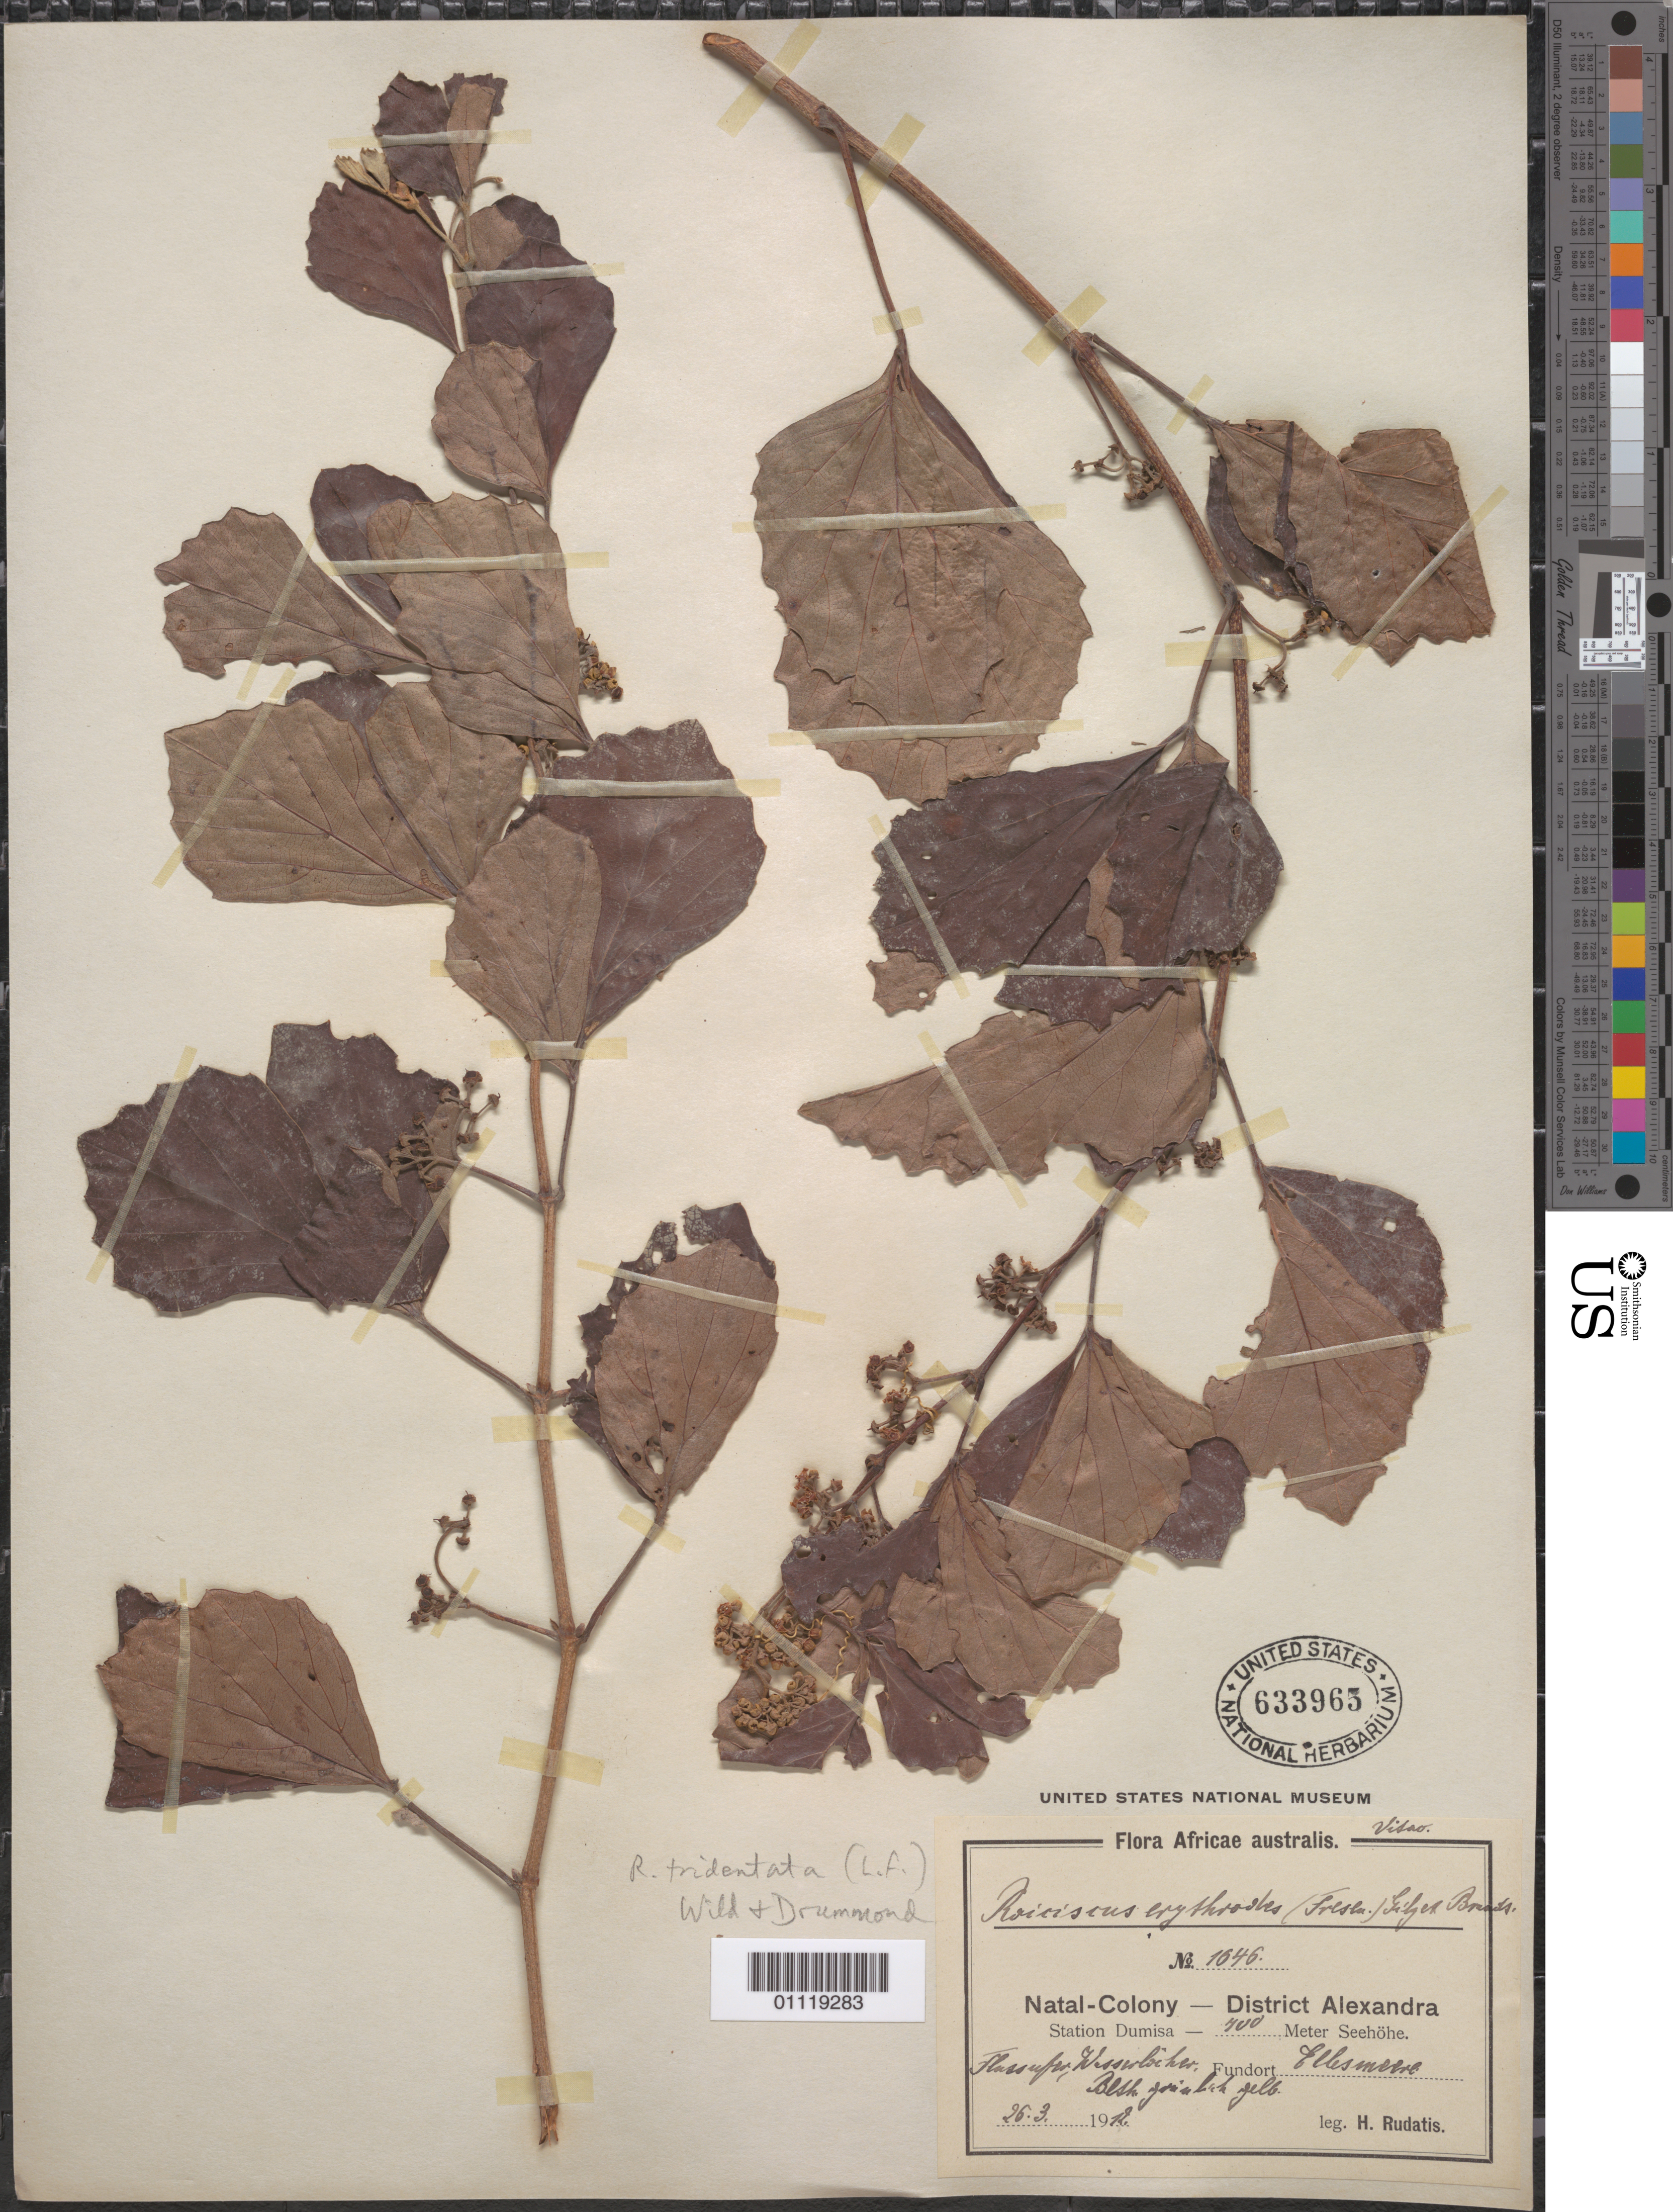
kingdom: Plantae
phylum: Tracheophyta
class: Magnoliopsida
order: Vitales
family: Vitaceae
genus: Rhoicissus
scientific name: Rhoicissus tridentata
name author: (L. f.) Wild & R.B. Drumm.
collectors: H. Rudatis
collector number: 1646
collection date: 1912-03-26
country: South Africa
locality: Alexandra. Ellesmeere.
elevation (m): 700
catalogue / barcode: US 633965